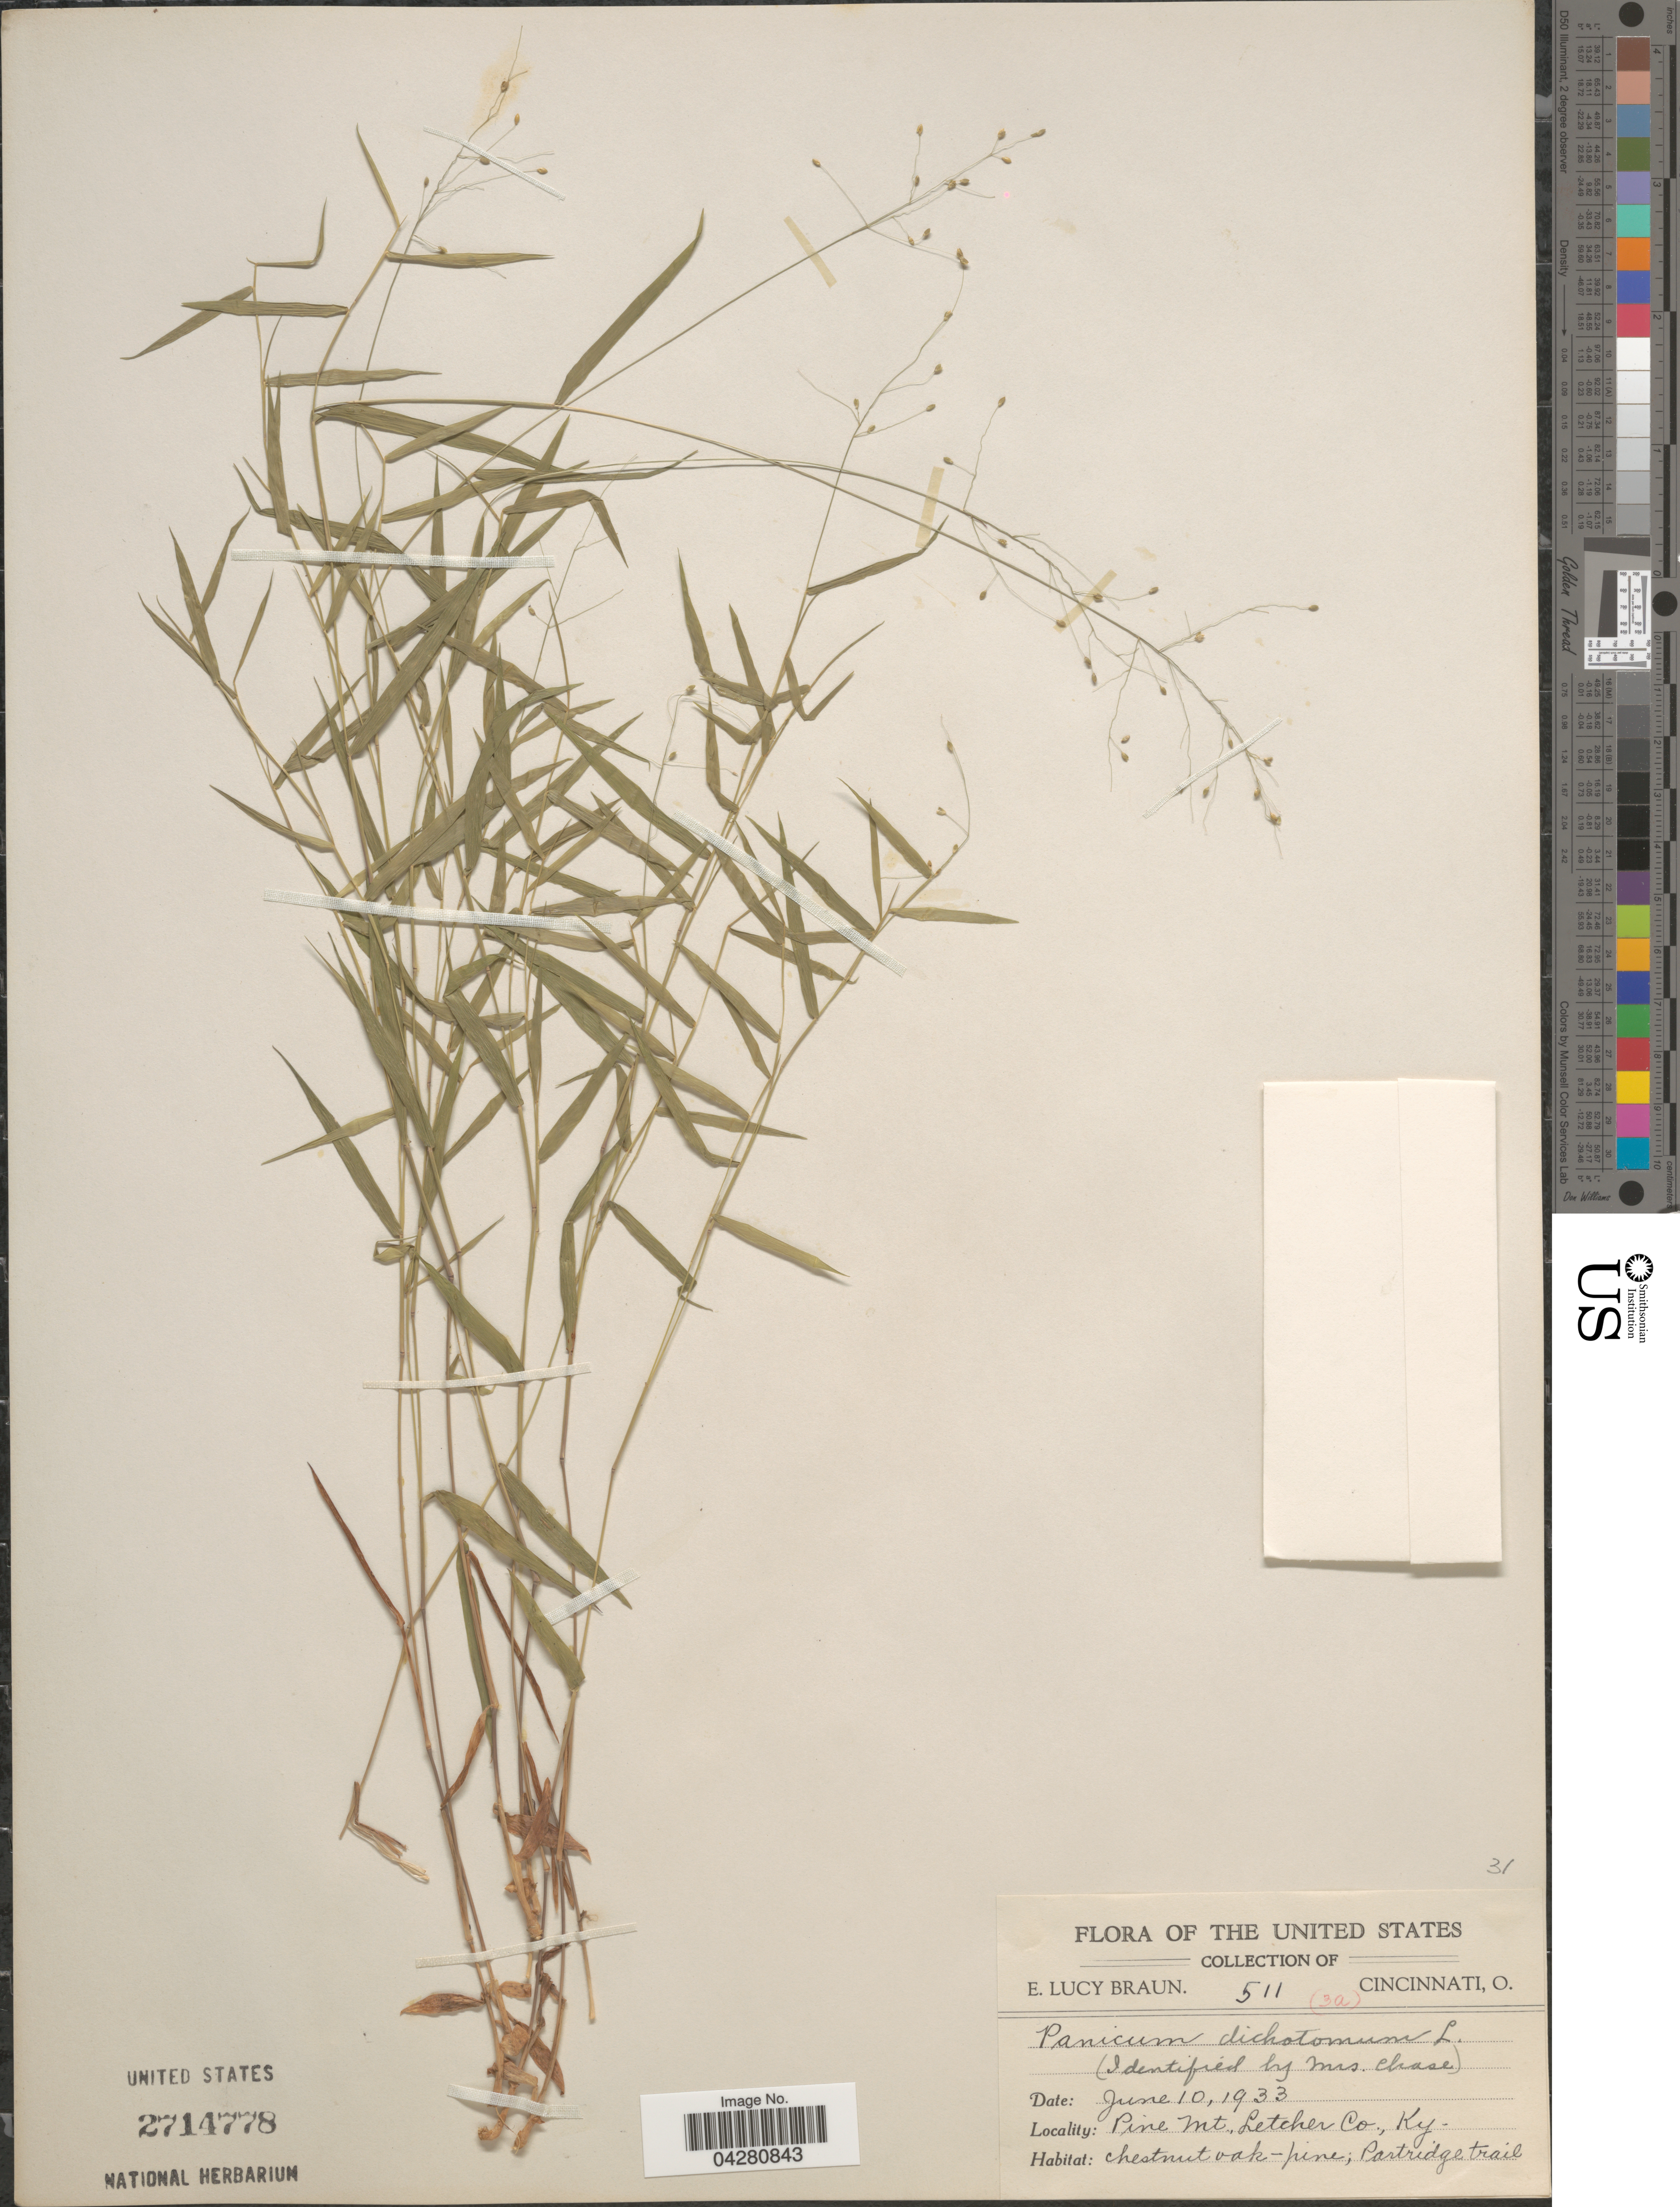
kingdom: Plantae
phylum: Tracheophyta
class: Liliopsida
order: Poales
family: Poaceae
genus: Dichanthelium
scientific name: Dichanthelium dichotomum var. dichotomum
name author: (L.) Gould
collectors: E. L. Braun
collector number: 511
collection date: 1933-06-10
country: United States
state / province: Kentucky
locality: Pine Mt., Letcher Co. Chestnut oak-pine; Partridge trail.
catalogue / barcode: US 2714778